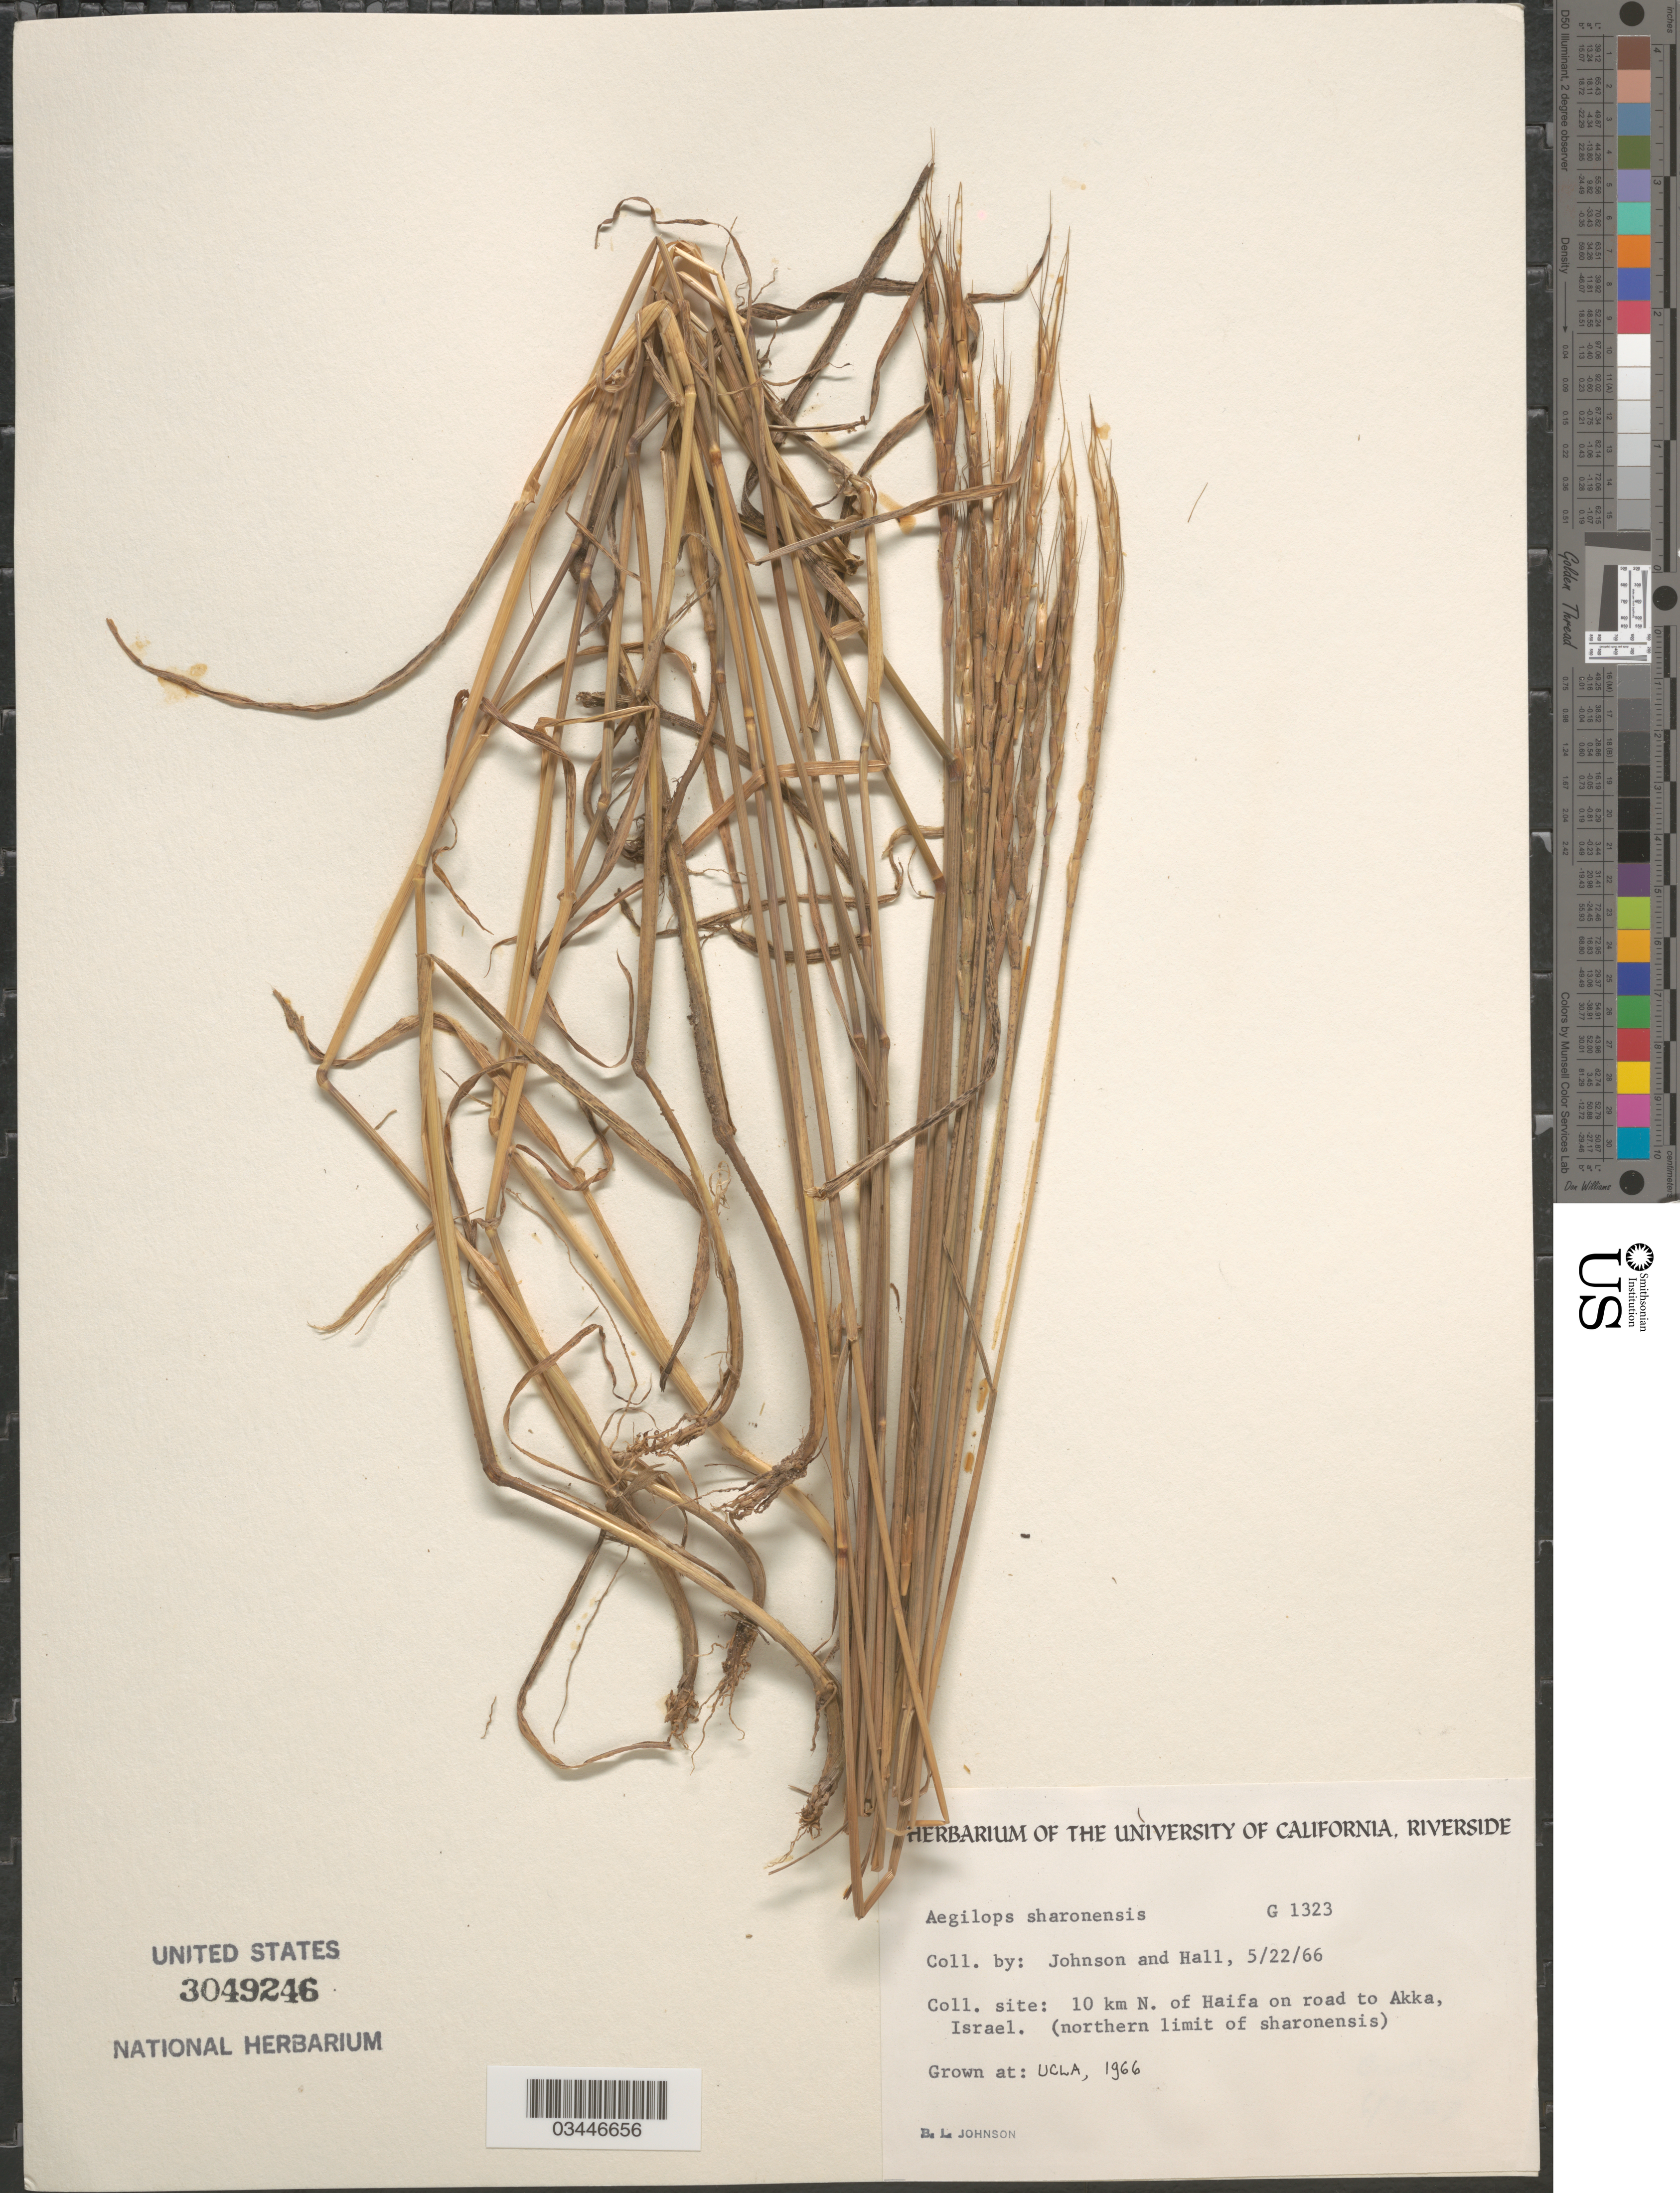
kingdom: Plantae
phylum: Tracheophyta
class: Liliopsida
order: Poales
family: Poaceae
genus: Aegilops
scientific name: Aegilops sharonensis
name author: Eig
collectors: B. Johnson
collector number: G1323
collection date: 1966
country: United States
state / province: California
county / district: Los Angeles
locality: UCLA.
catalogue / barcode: US 3049246